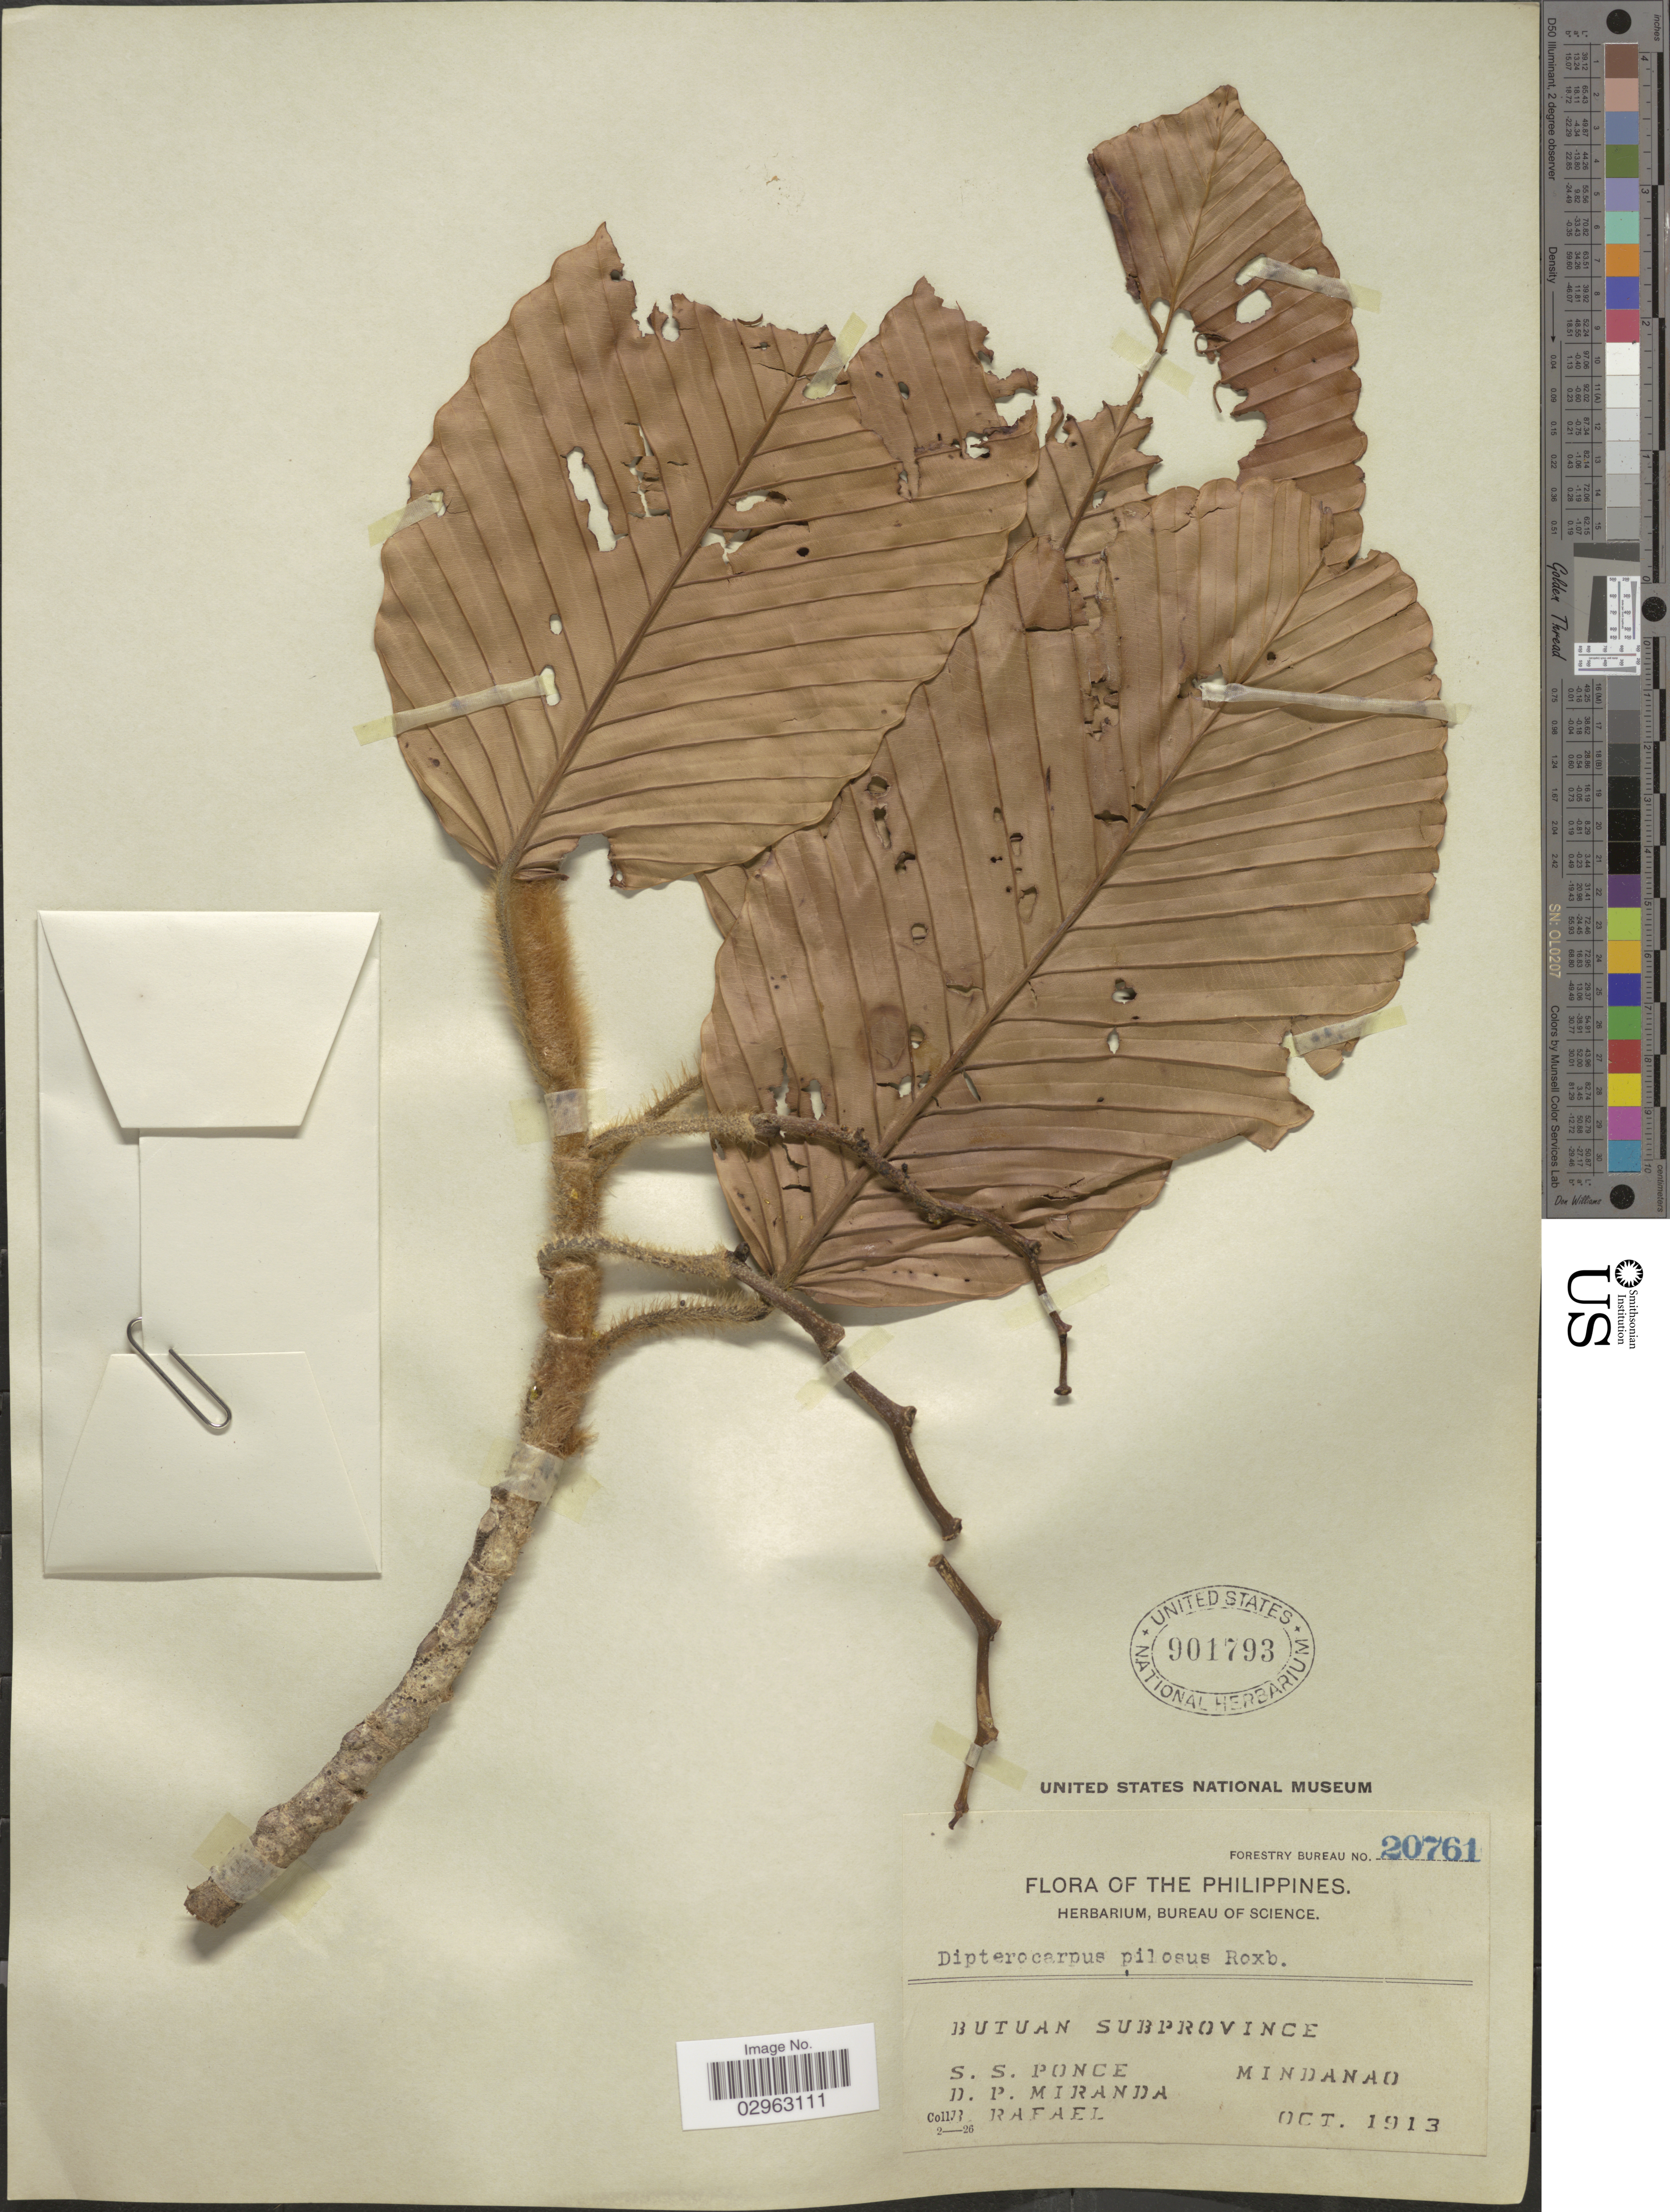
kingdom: Plantae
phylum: Tracheophyta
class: Magnoliopsida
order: Malvales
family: Dipterocarpaceae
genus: Dipterocarpus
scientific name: Dipterocarpus lasiopodus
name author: G. Perkins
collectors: S. Ponce, D. P. Miranda & B. Rafael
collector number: Forestry Bureau 20761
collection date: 1913-10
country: Philippines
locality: Butuan Subprovince, Mindanao.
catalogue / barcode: US 901793